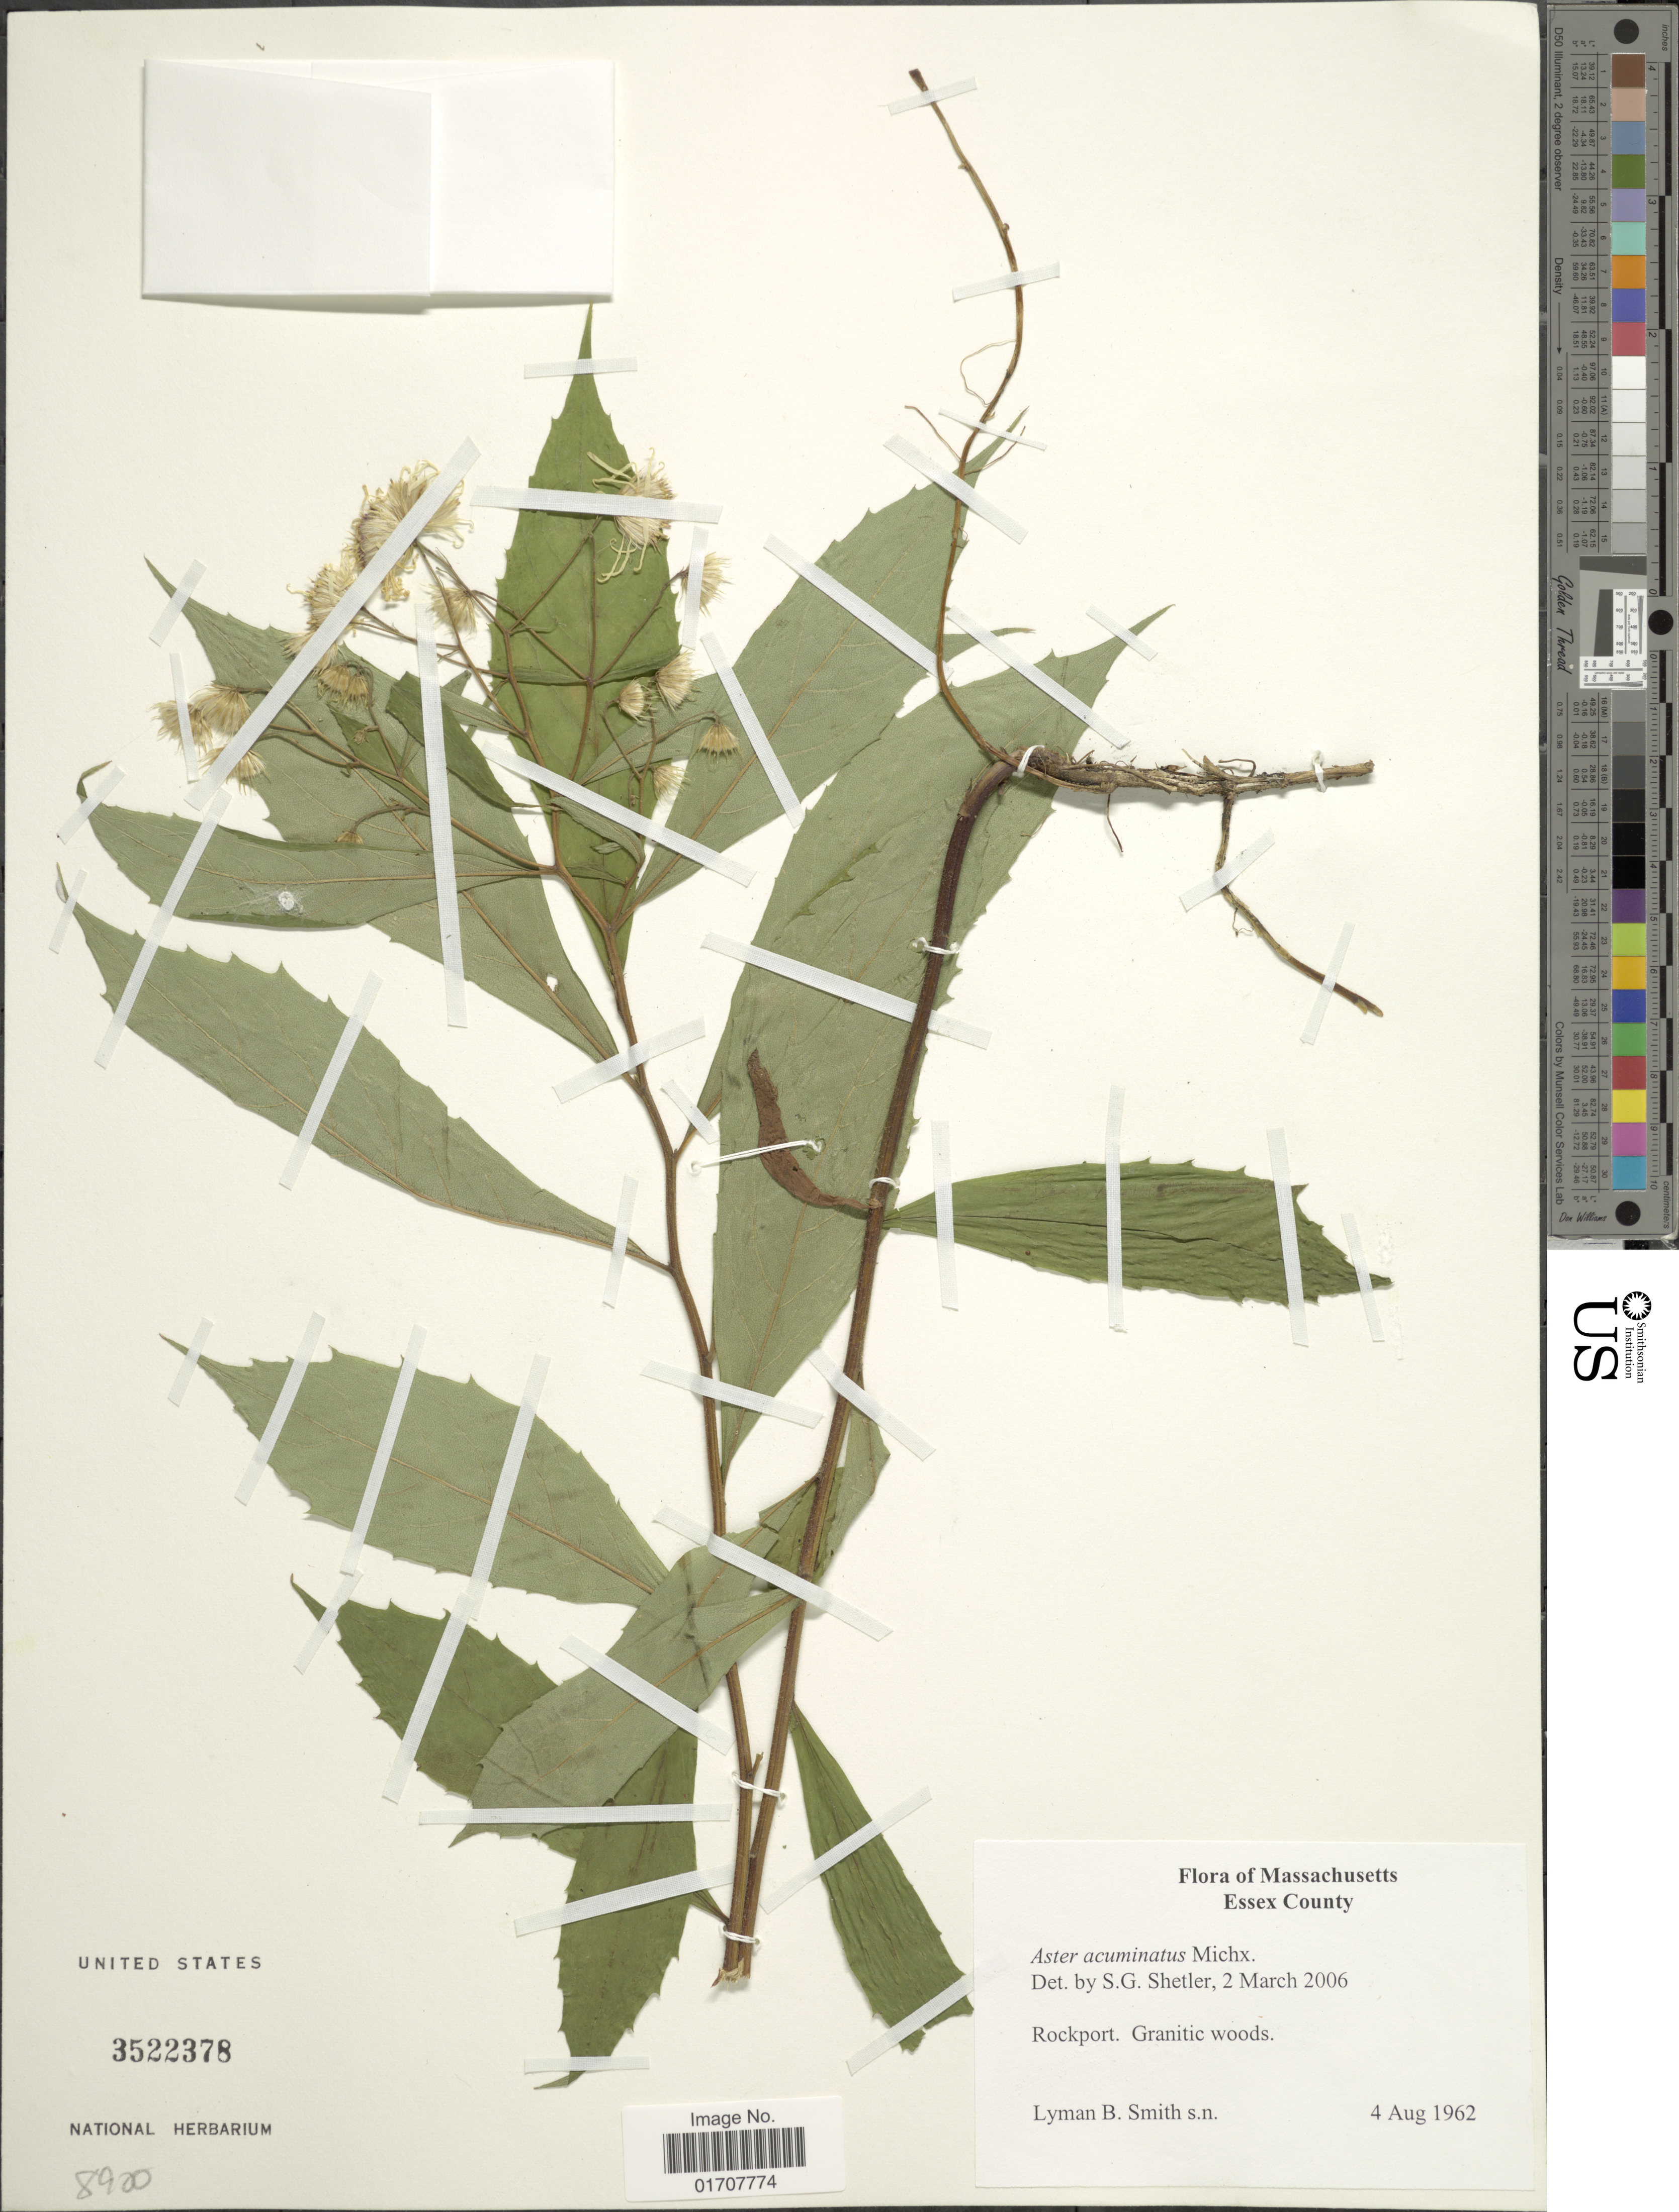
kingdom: Plantae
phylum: Tracheophyta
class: Magnoliopsida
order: Asterales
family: Asteraceae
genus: Oclemena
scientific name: Oclemena acuminata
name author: (Michx.) Greene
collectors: L. Smith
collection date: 1962-08-04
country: United States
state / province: Massachusetts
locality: Essex County, Rockport, Granitic woods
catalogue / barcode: US 3522378